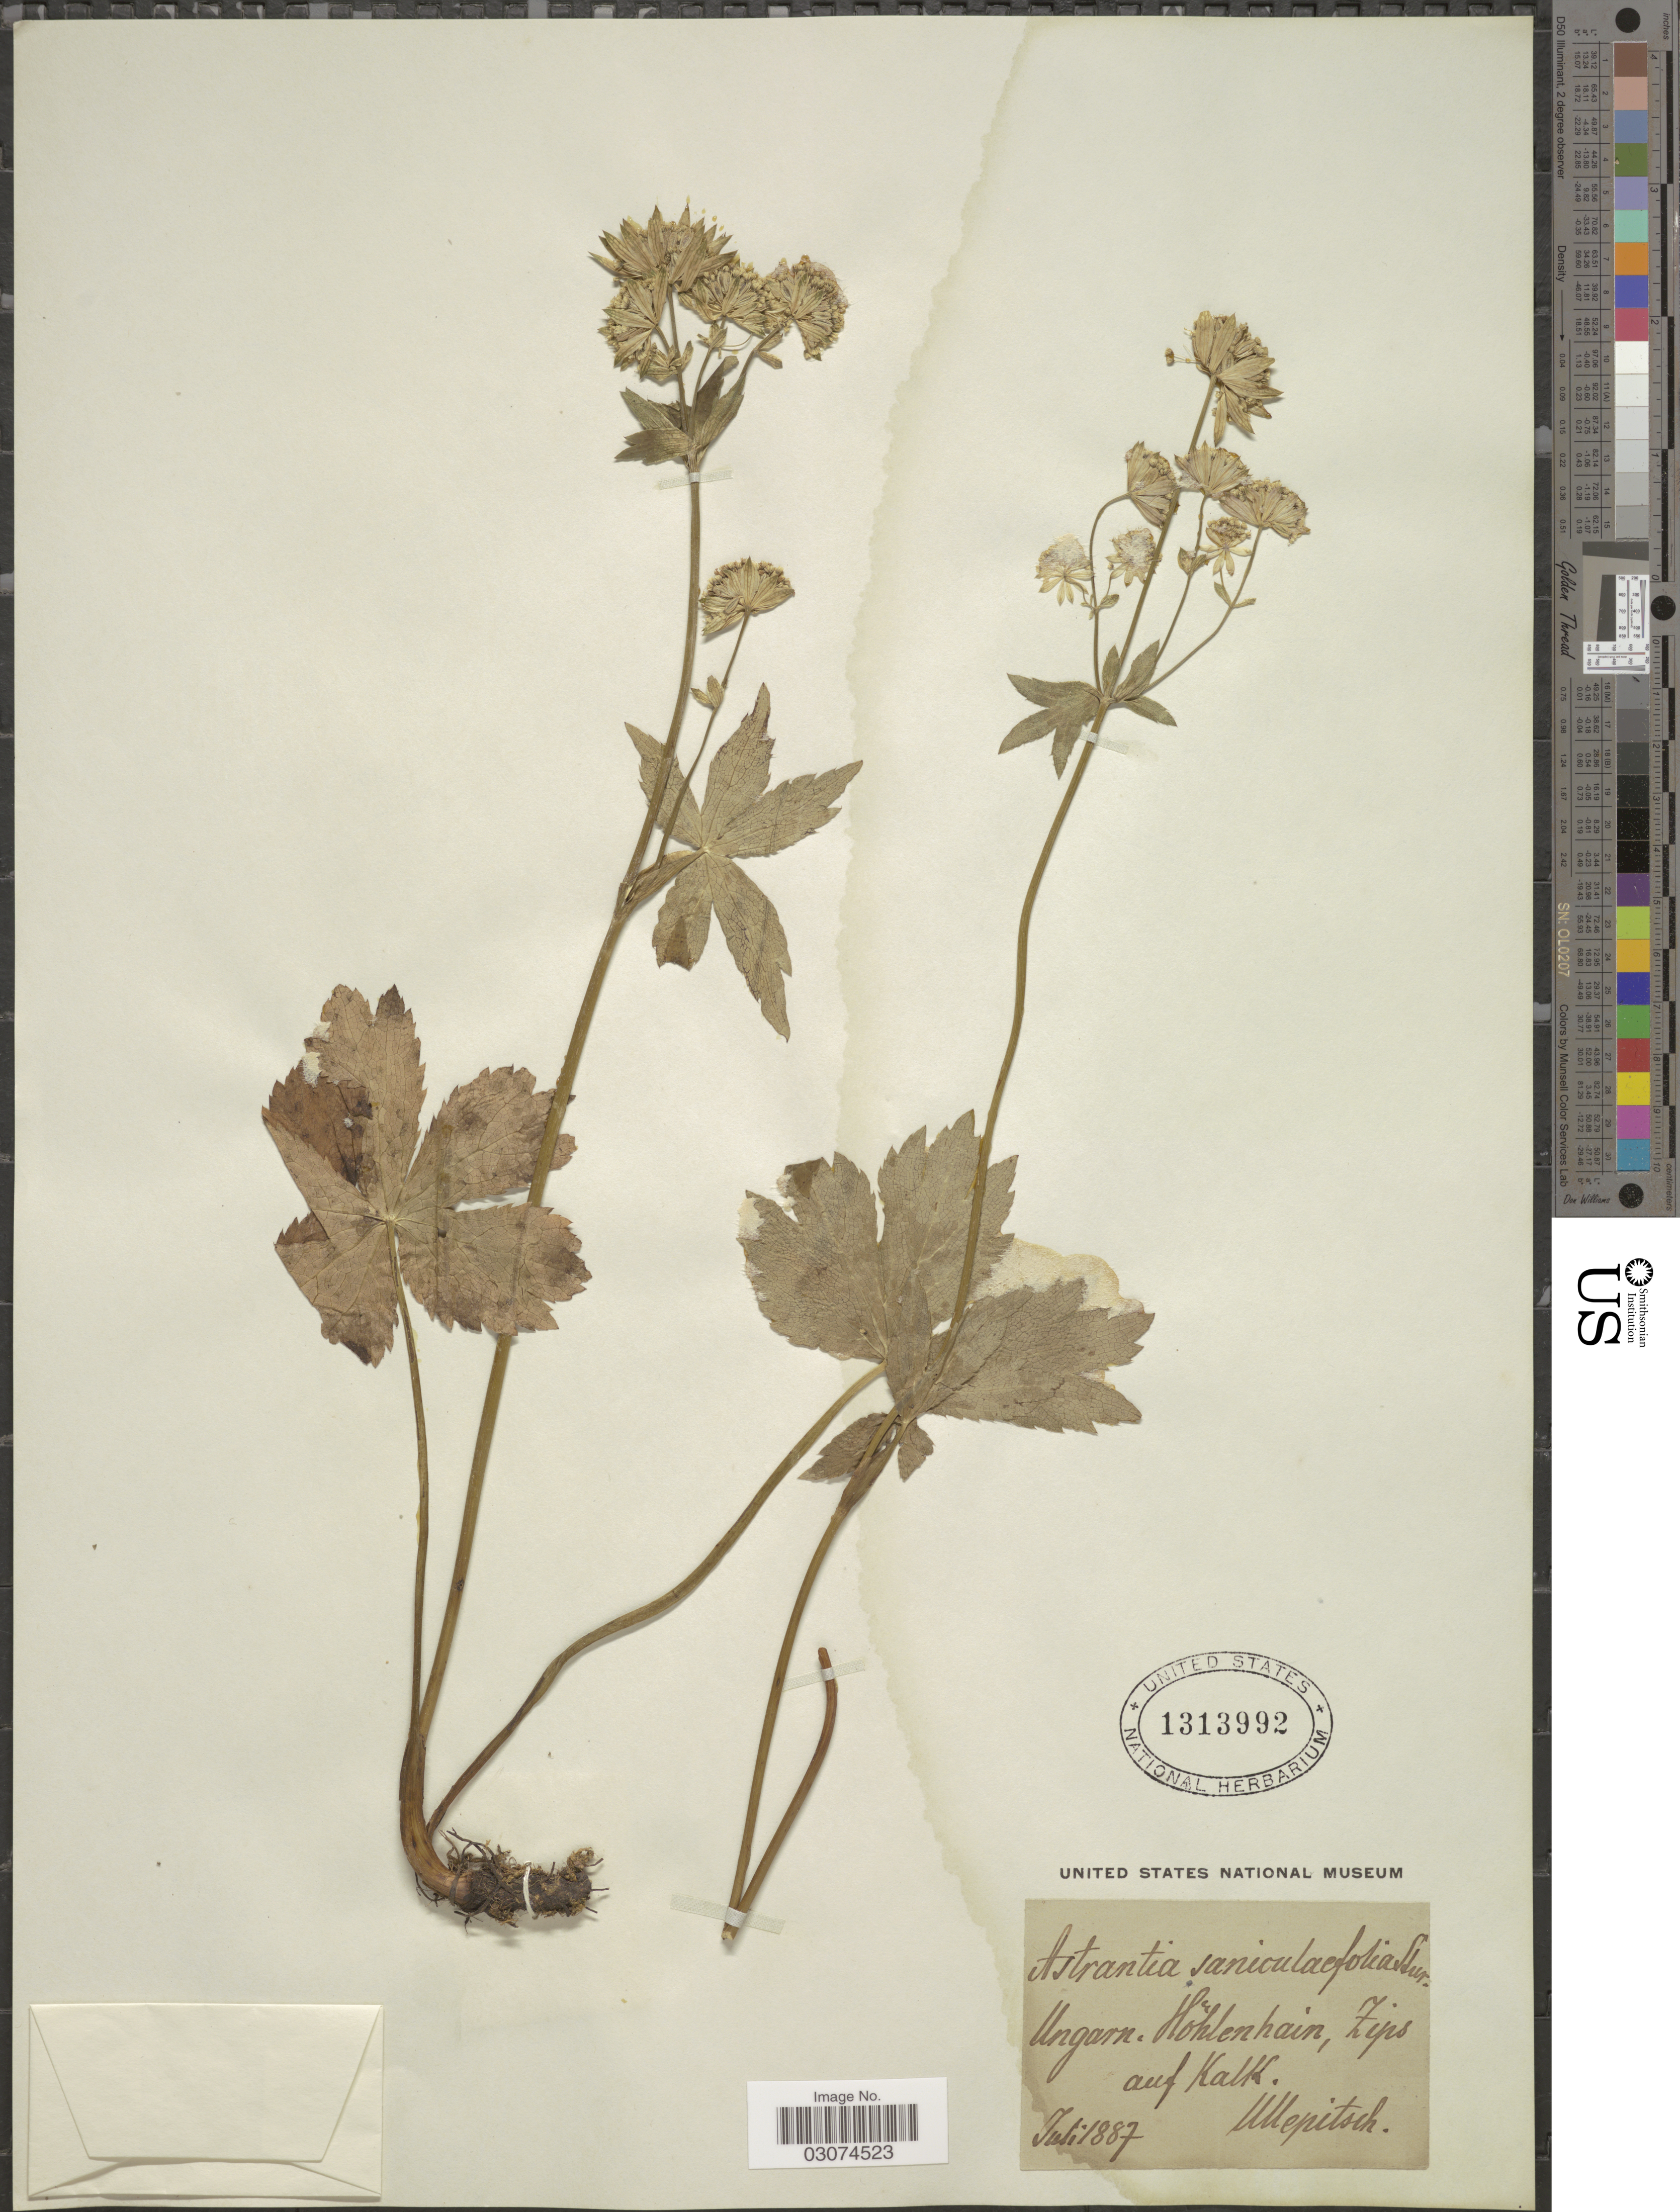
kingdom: Plantae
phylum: Tracheophyta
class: Magnoliopsida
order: Apiales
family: Apiaceae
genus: Astrantia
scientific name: Astrantia saniculifolia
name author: Salisb.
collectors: Ullepitsch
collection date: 1887-07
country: Hungary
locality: Ungarn. Höhlenhain, Zips auf Kalk.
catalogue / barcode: US 1313992